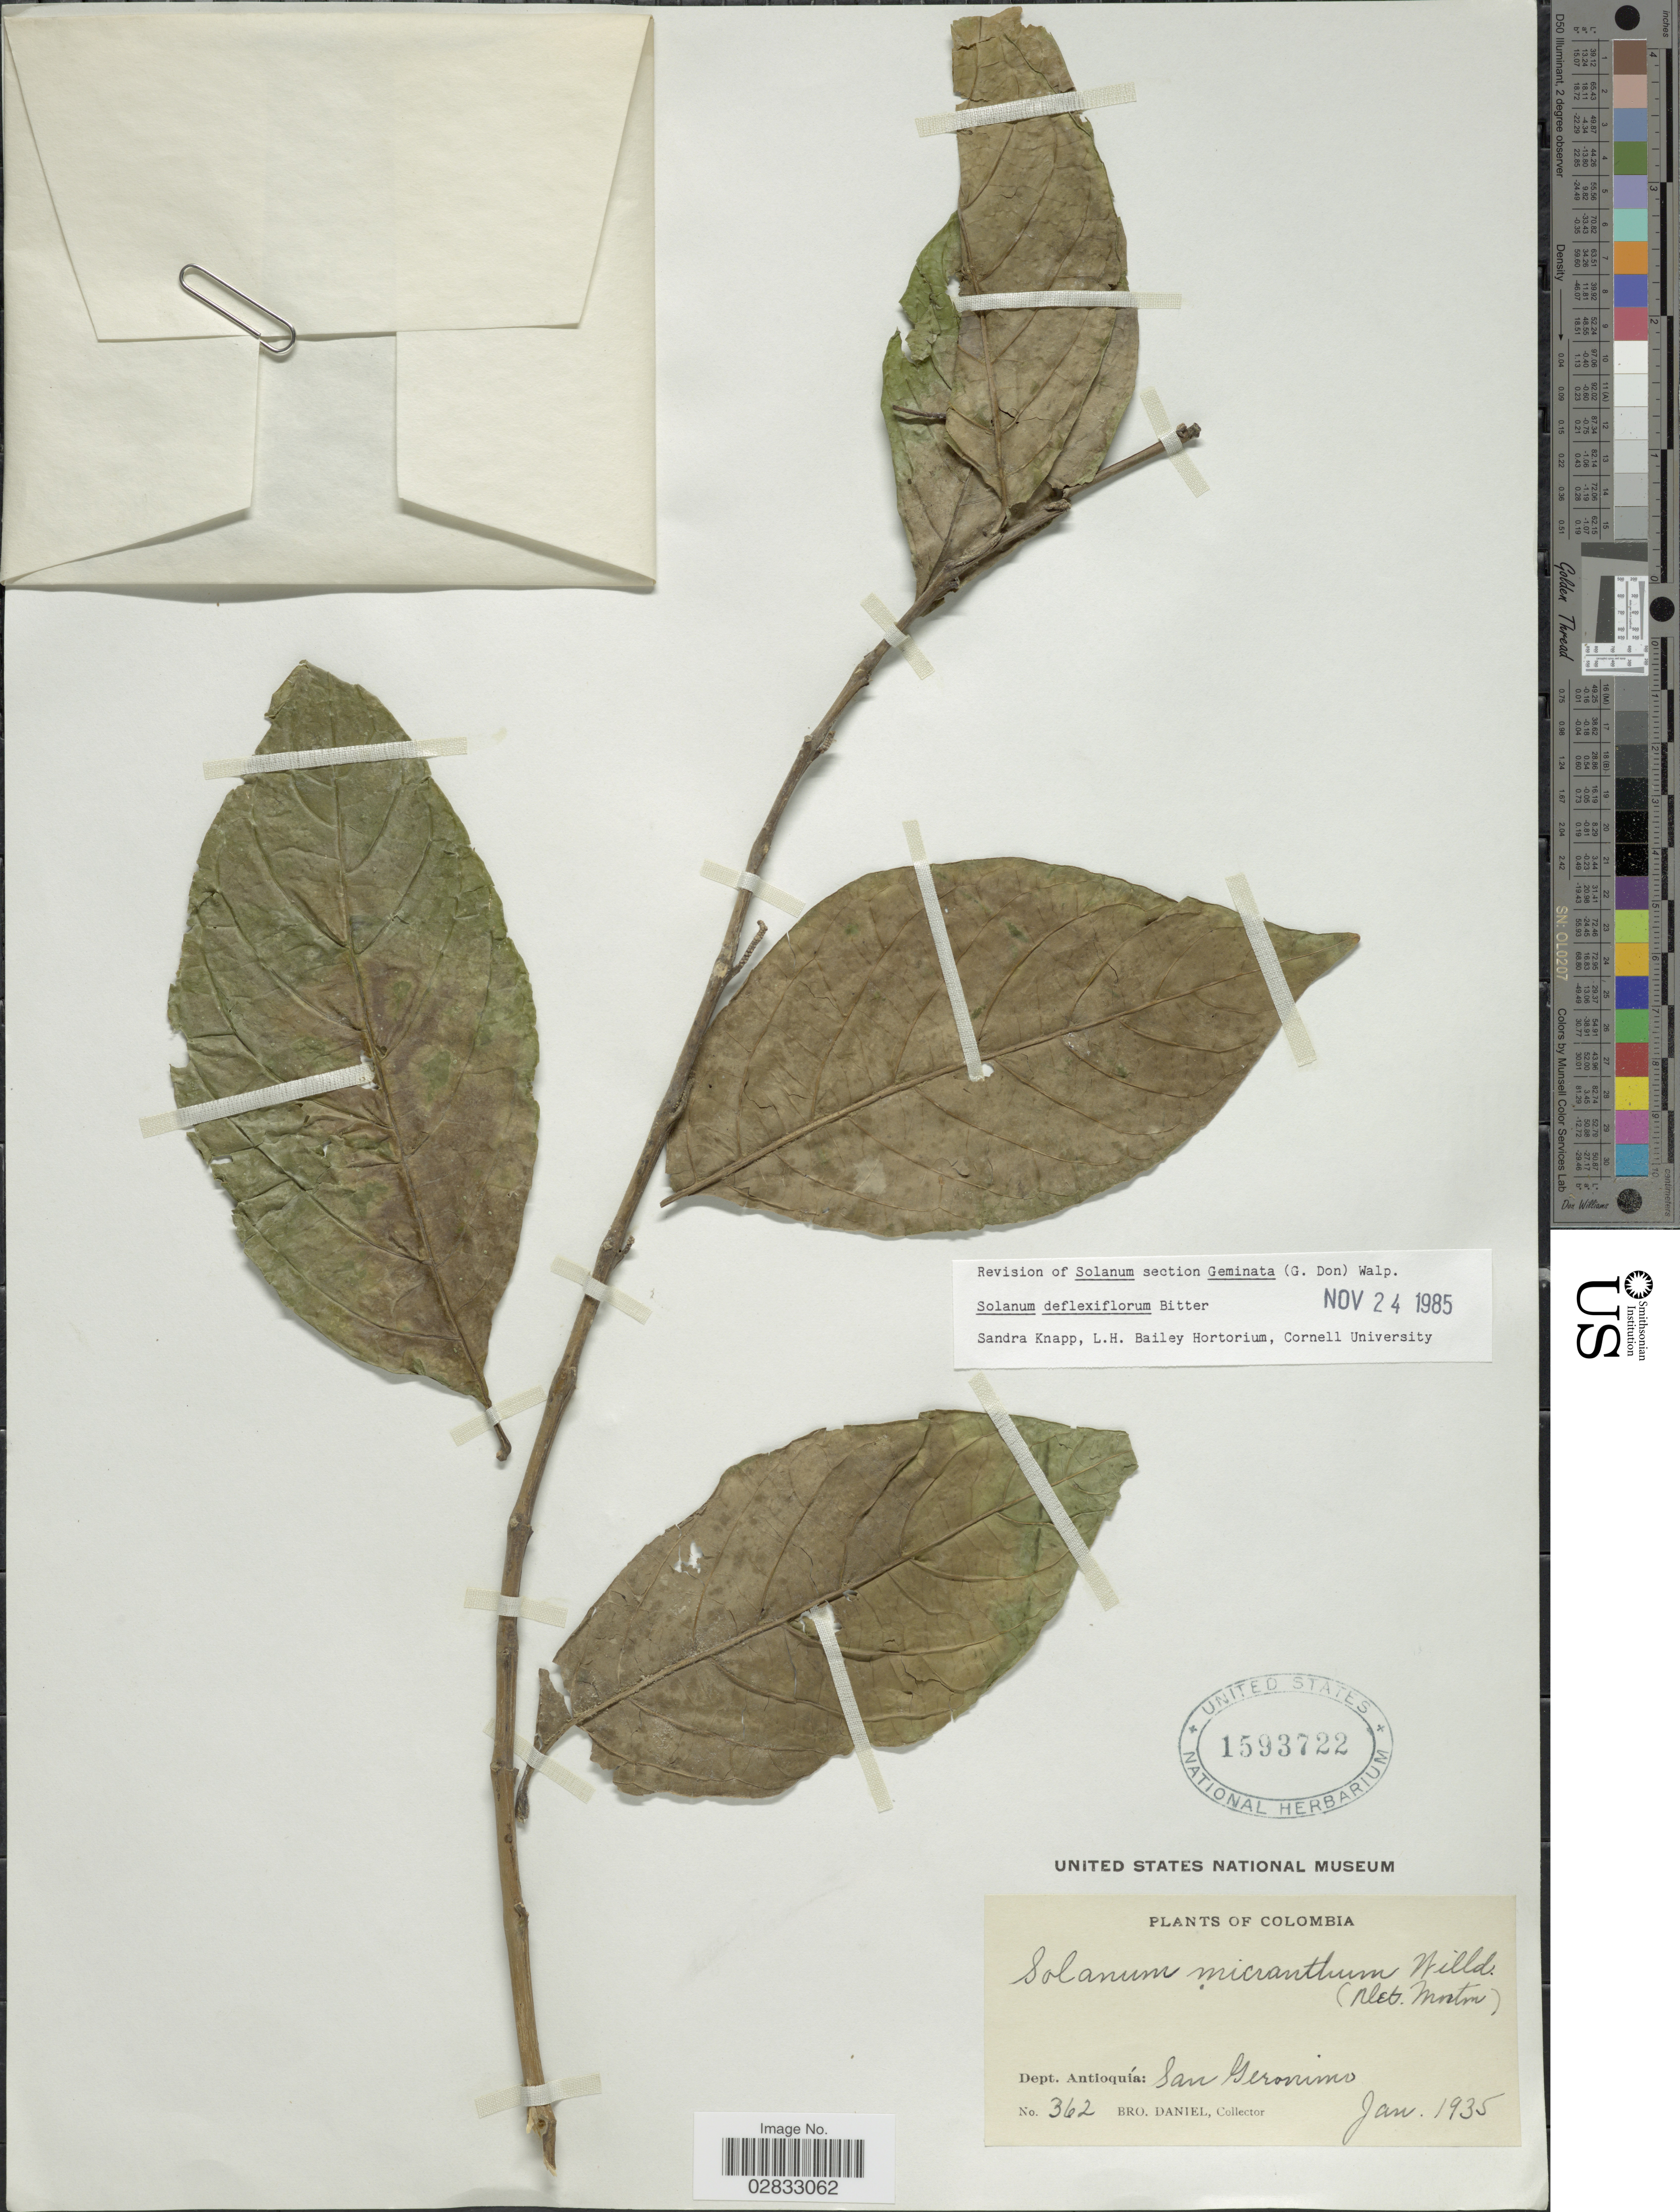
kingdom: Plantae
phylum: Tracheophyta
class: Magnoliopsida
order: Solanales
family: Solanaceae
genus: Solanum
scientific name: Solanum deflexiflorum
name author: Bitter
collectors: Bro. Daniel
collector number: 362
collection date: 1935-01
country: Colombia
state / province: Antioquia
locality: Dept. Antioquía: San Geronimo.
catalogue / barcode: US 1593722